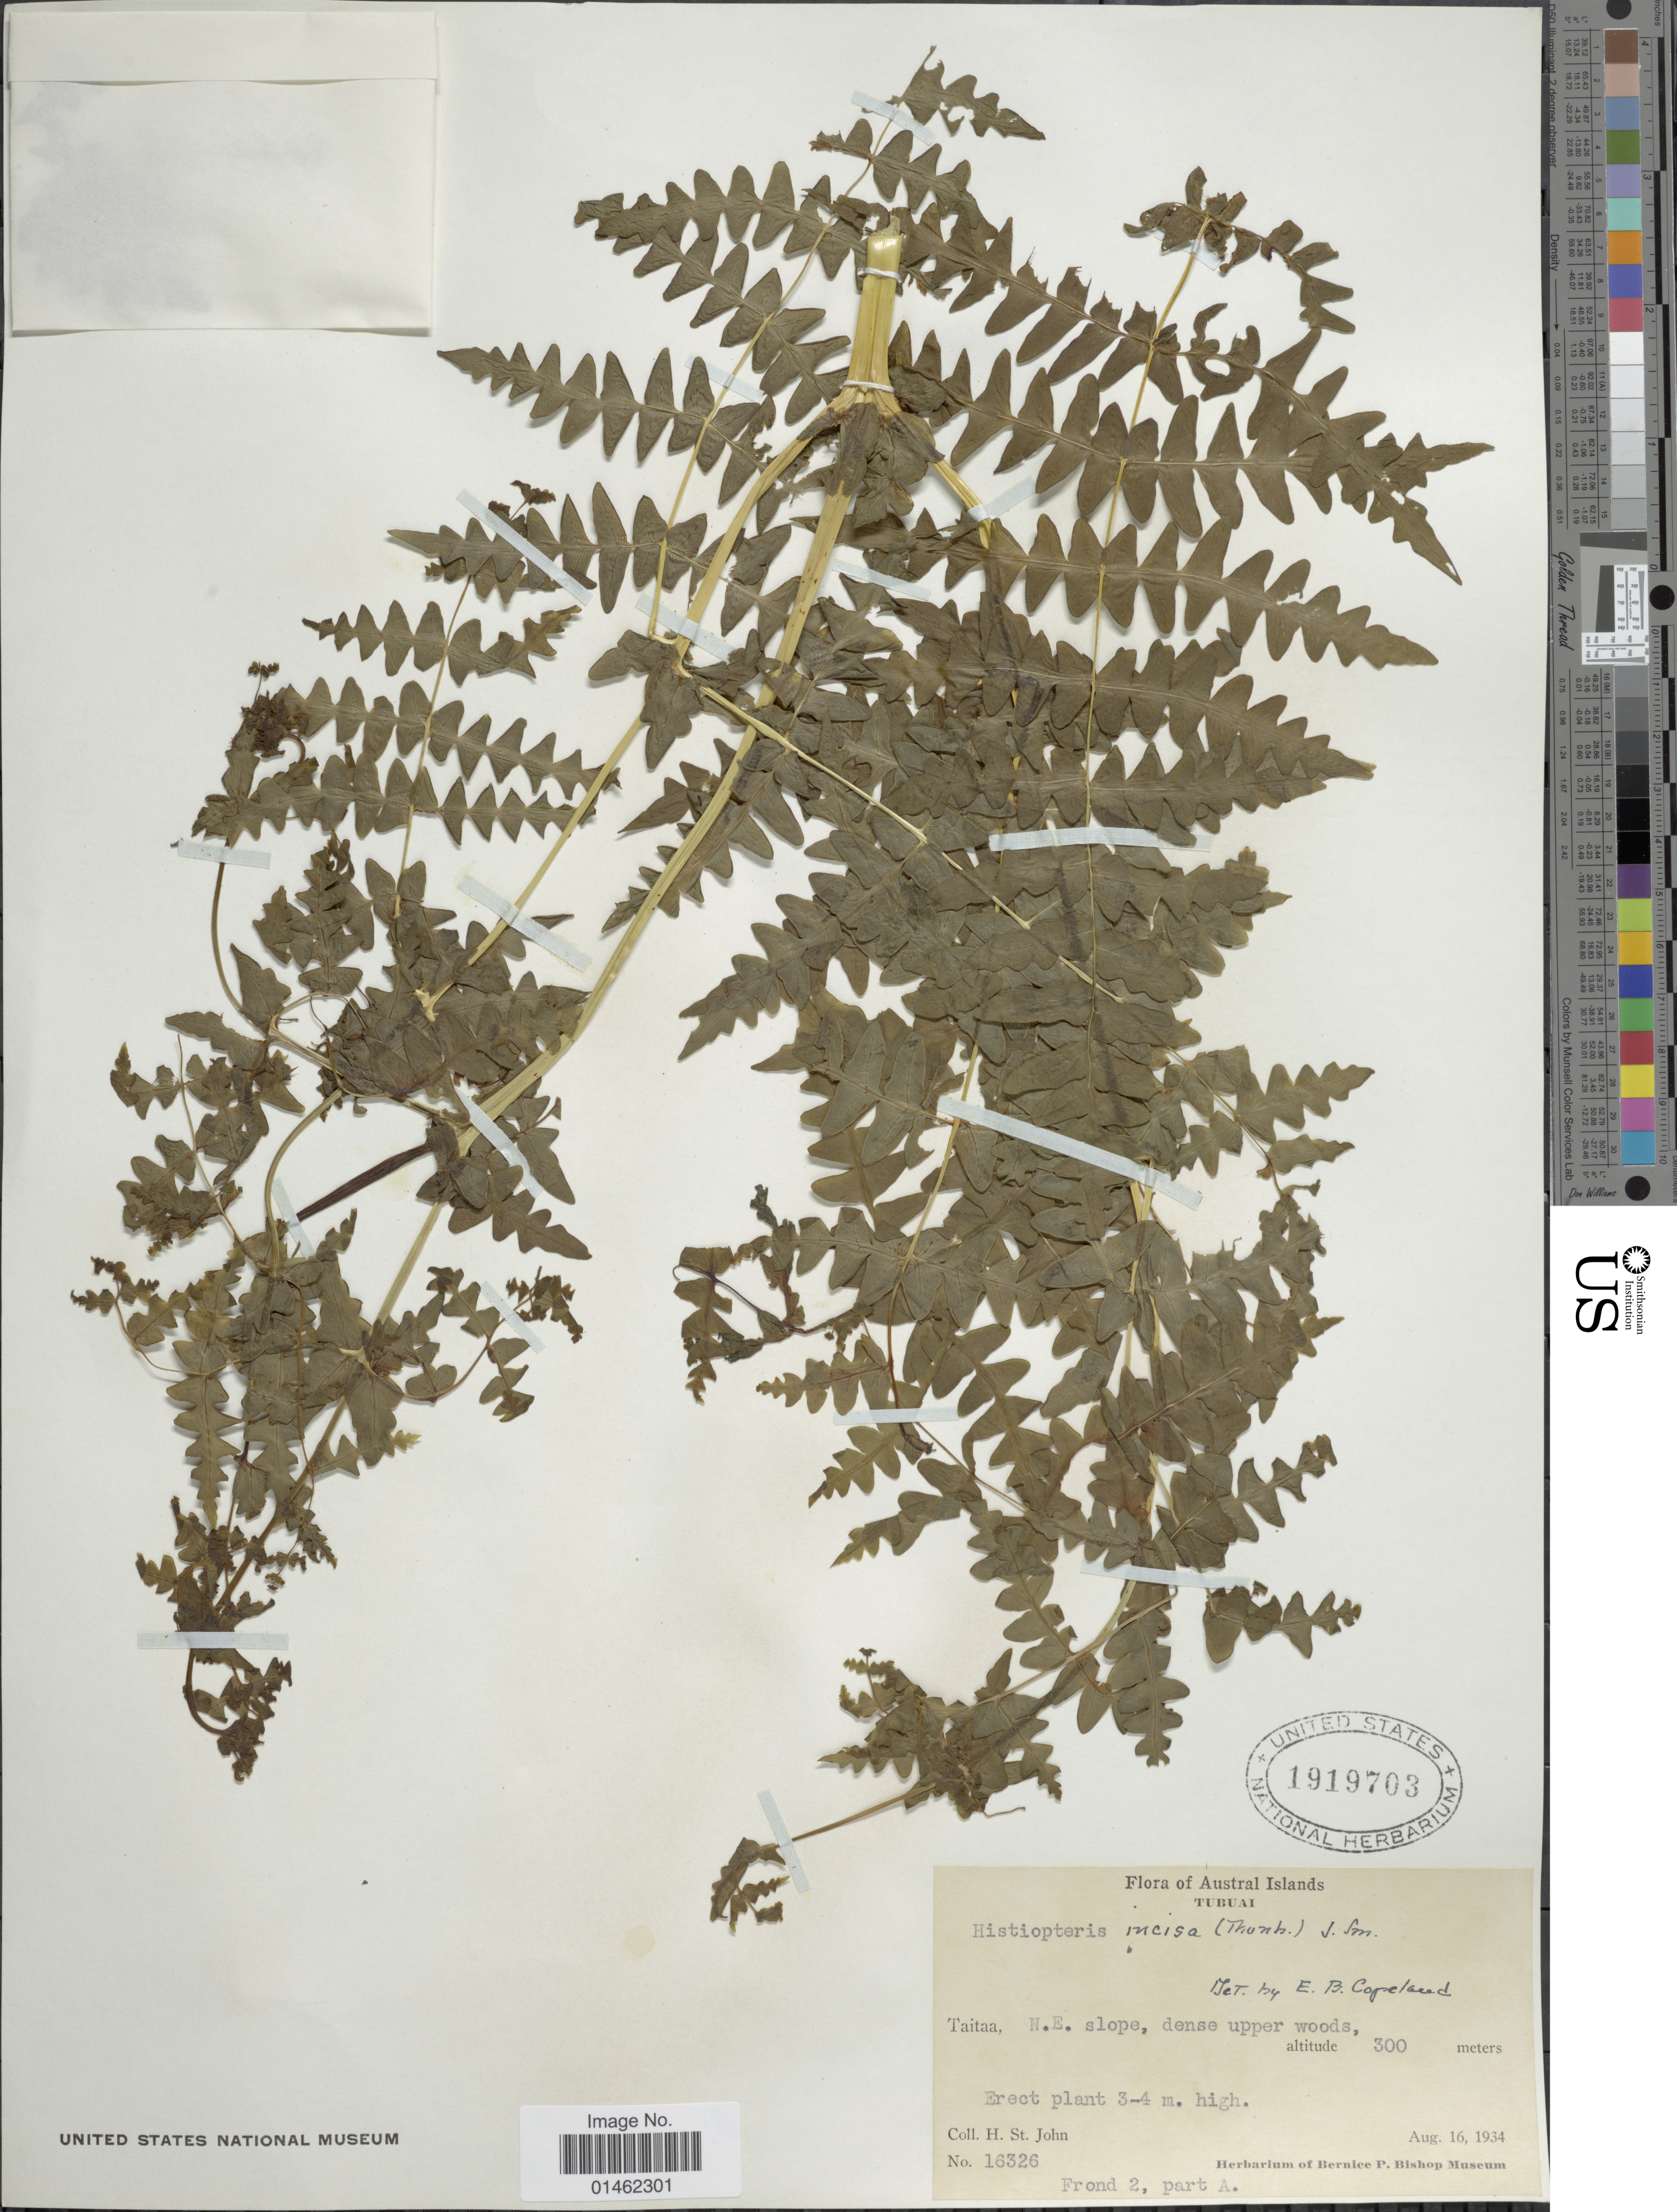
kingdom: Plantae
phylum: Tracheophyta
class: Polypodiopsida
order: Polypodiales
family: Dennstaedtiaceae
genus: Histiopteris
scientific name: Histiopteris incisa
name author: (Thunb.) J. Sm.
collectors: H. St. John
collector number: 16326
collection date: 1934-08-16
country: French Polynesia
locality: Austral Islands, Tubuai, N.E. slope, dense upper woods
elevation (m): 300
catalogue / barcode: US 1919703